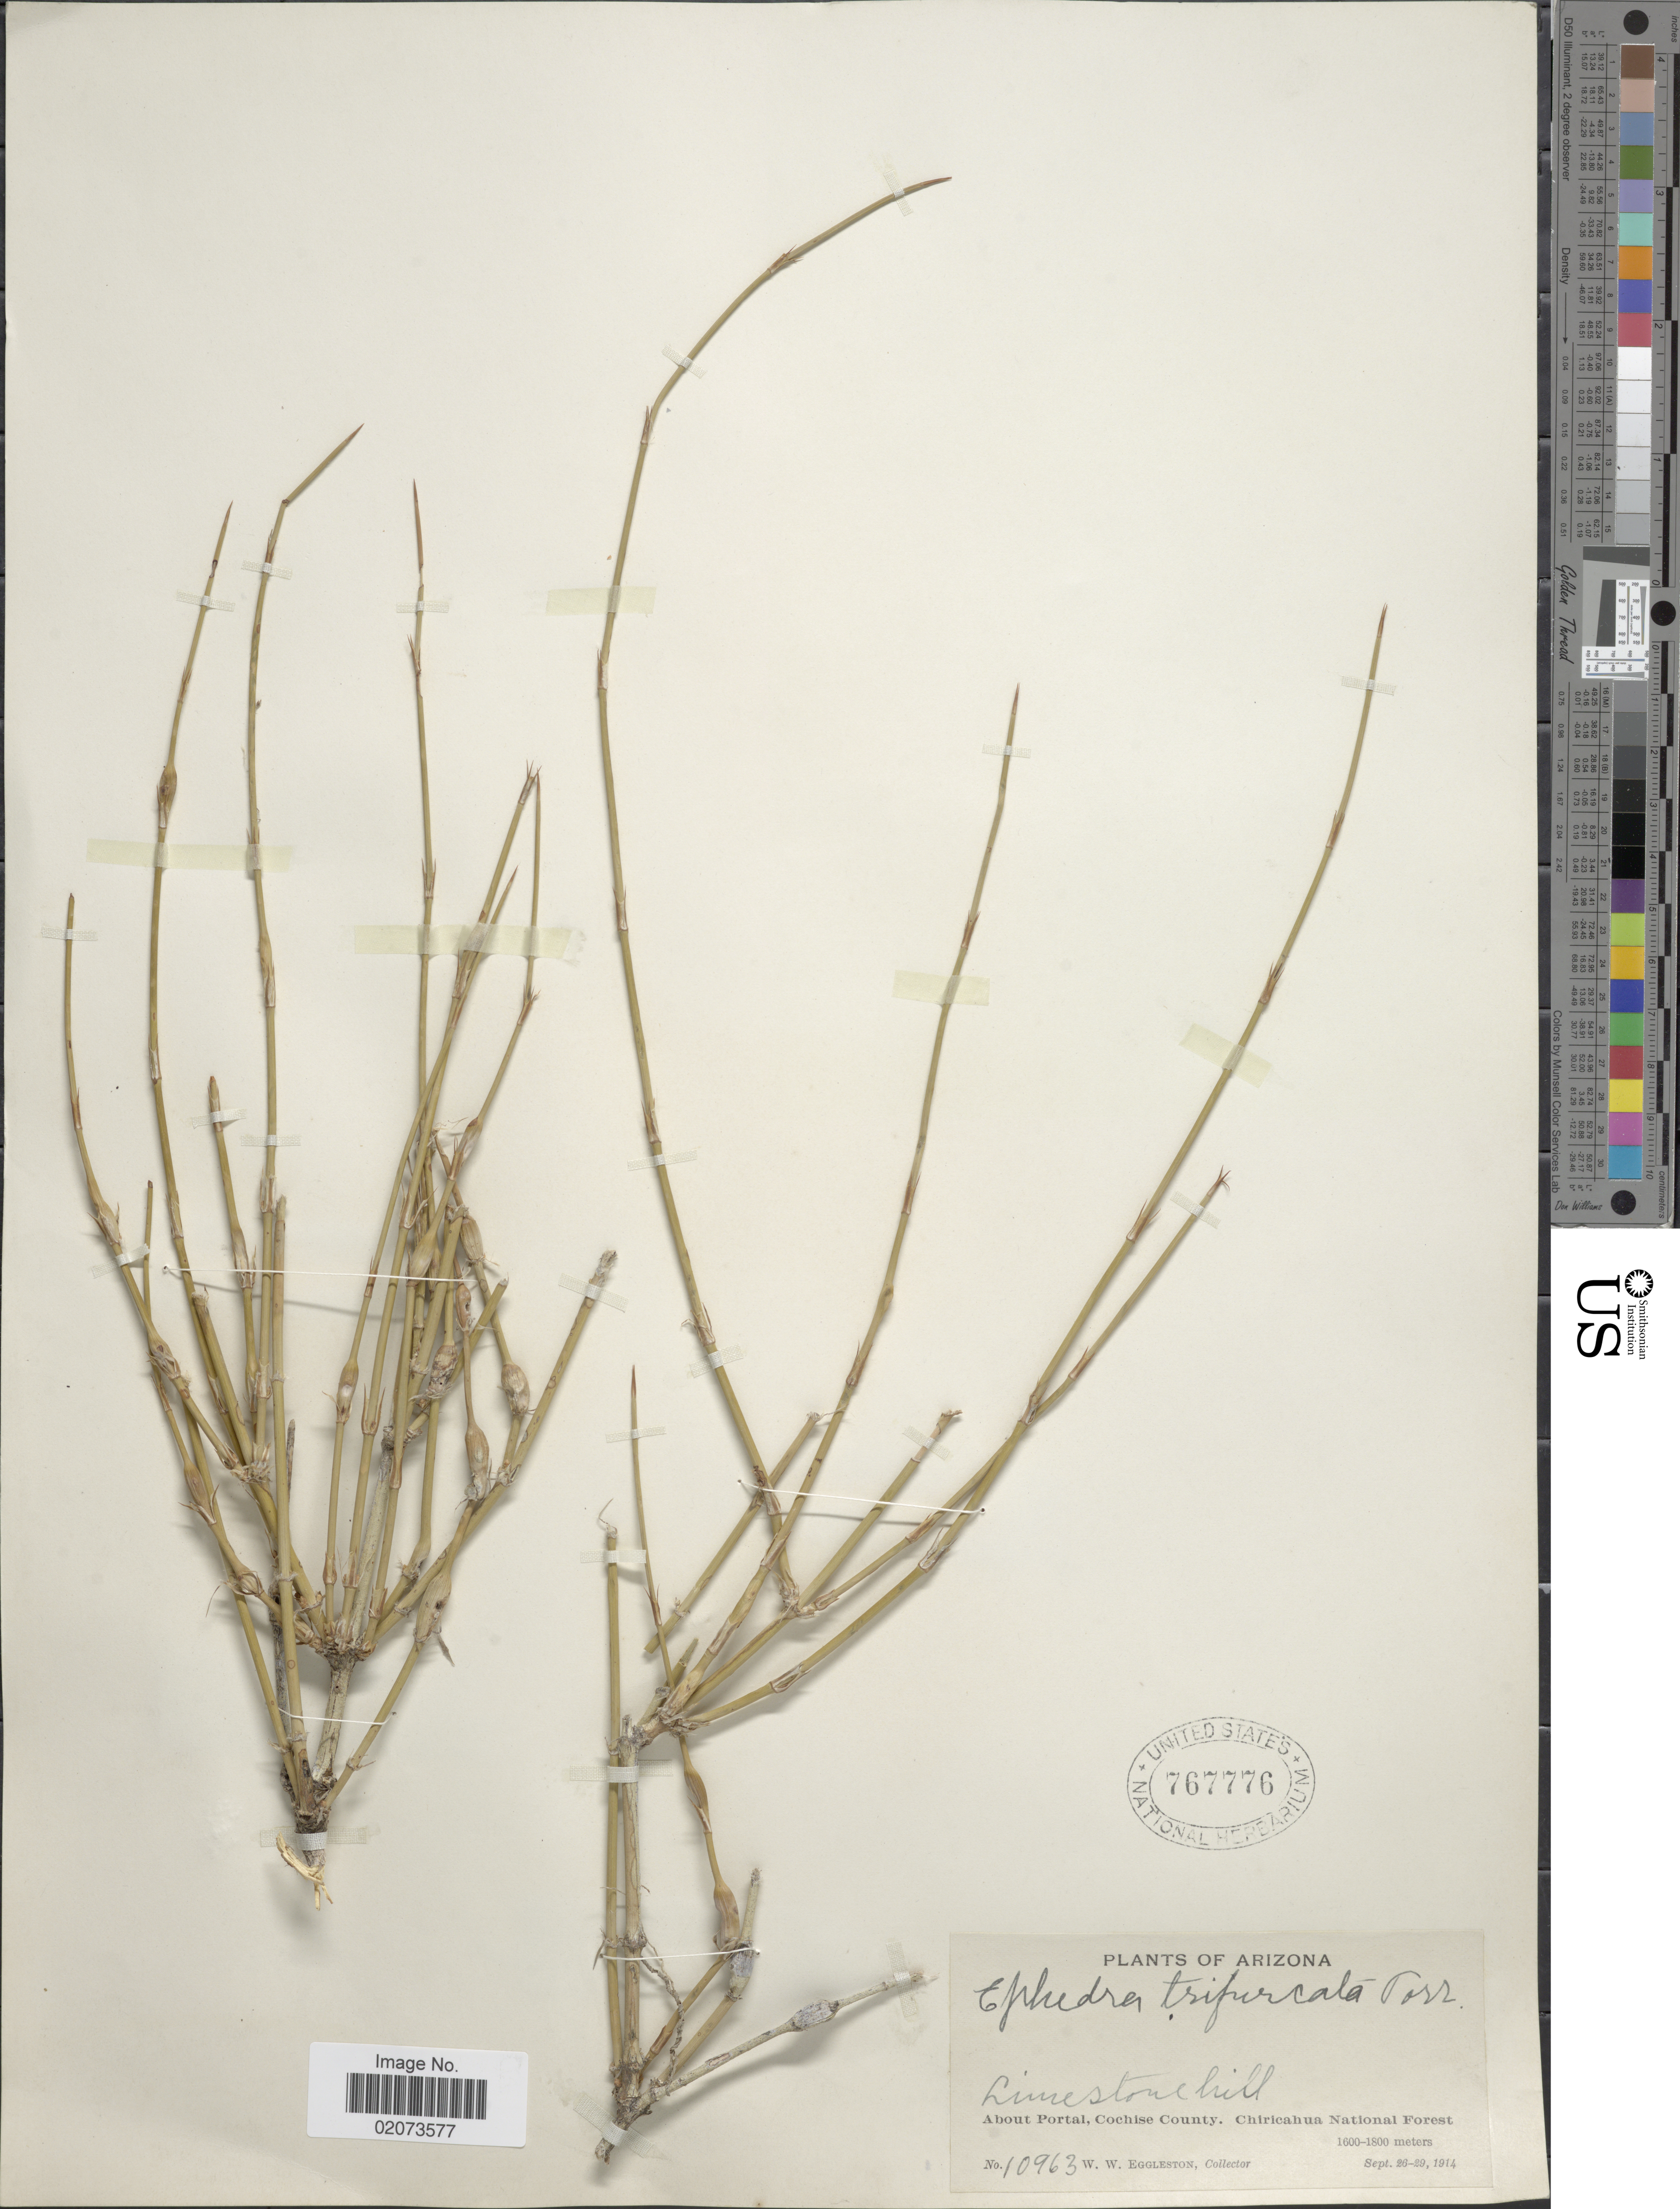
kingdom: Plantae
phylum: Tracheophyta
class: Gnetopsida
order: Ephedrales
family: Ephedraceae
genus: Ephedra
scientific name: Ephedra trifurca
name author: Torr. ex S. Watson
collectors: W. W. Eggleston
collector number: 10963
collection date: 1914-09-26/1914-09-29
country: United States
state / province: Arizona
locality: Limestone hill, about Portal, Cochise County, Chiricahua National Forest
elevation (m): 1600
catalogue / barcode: US 767776